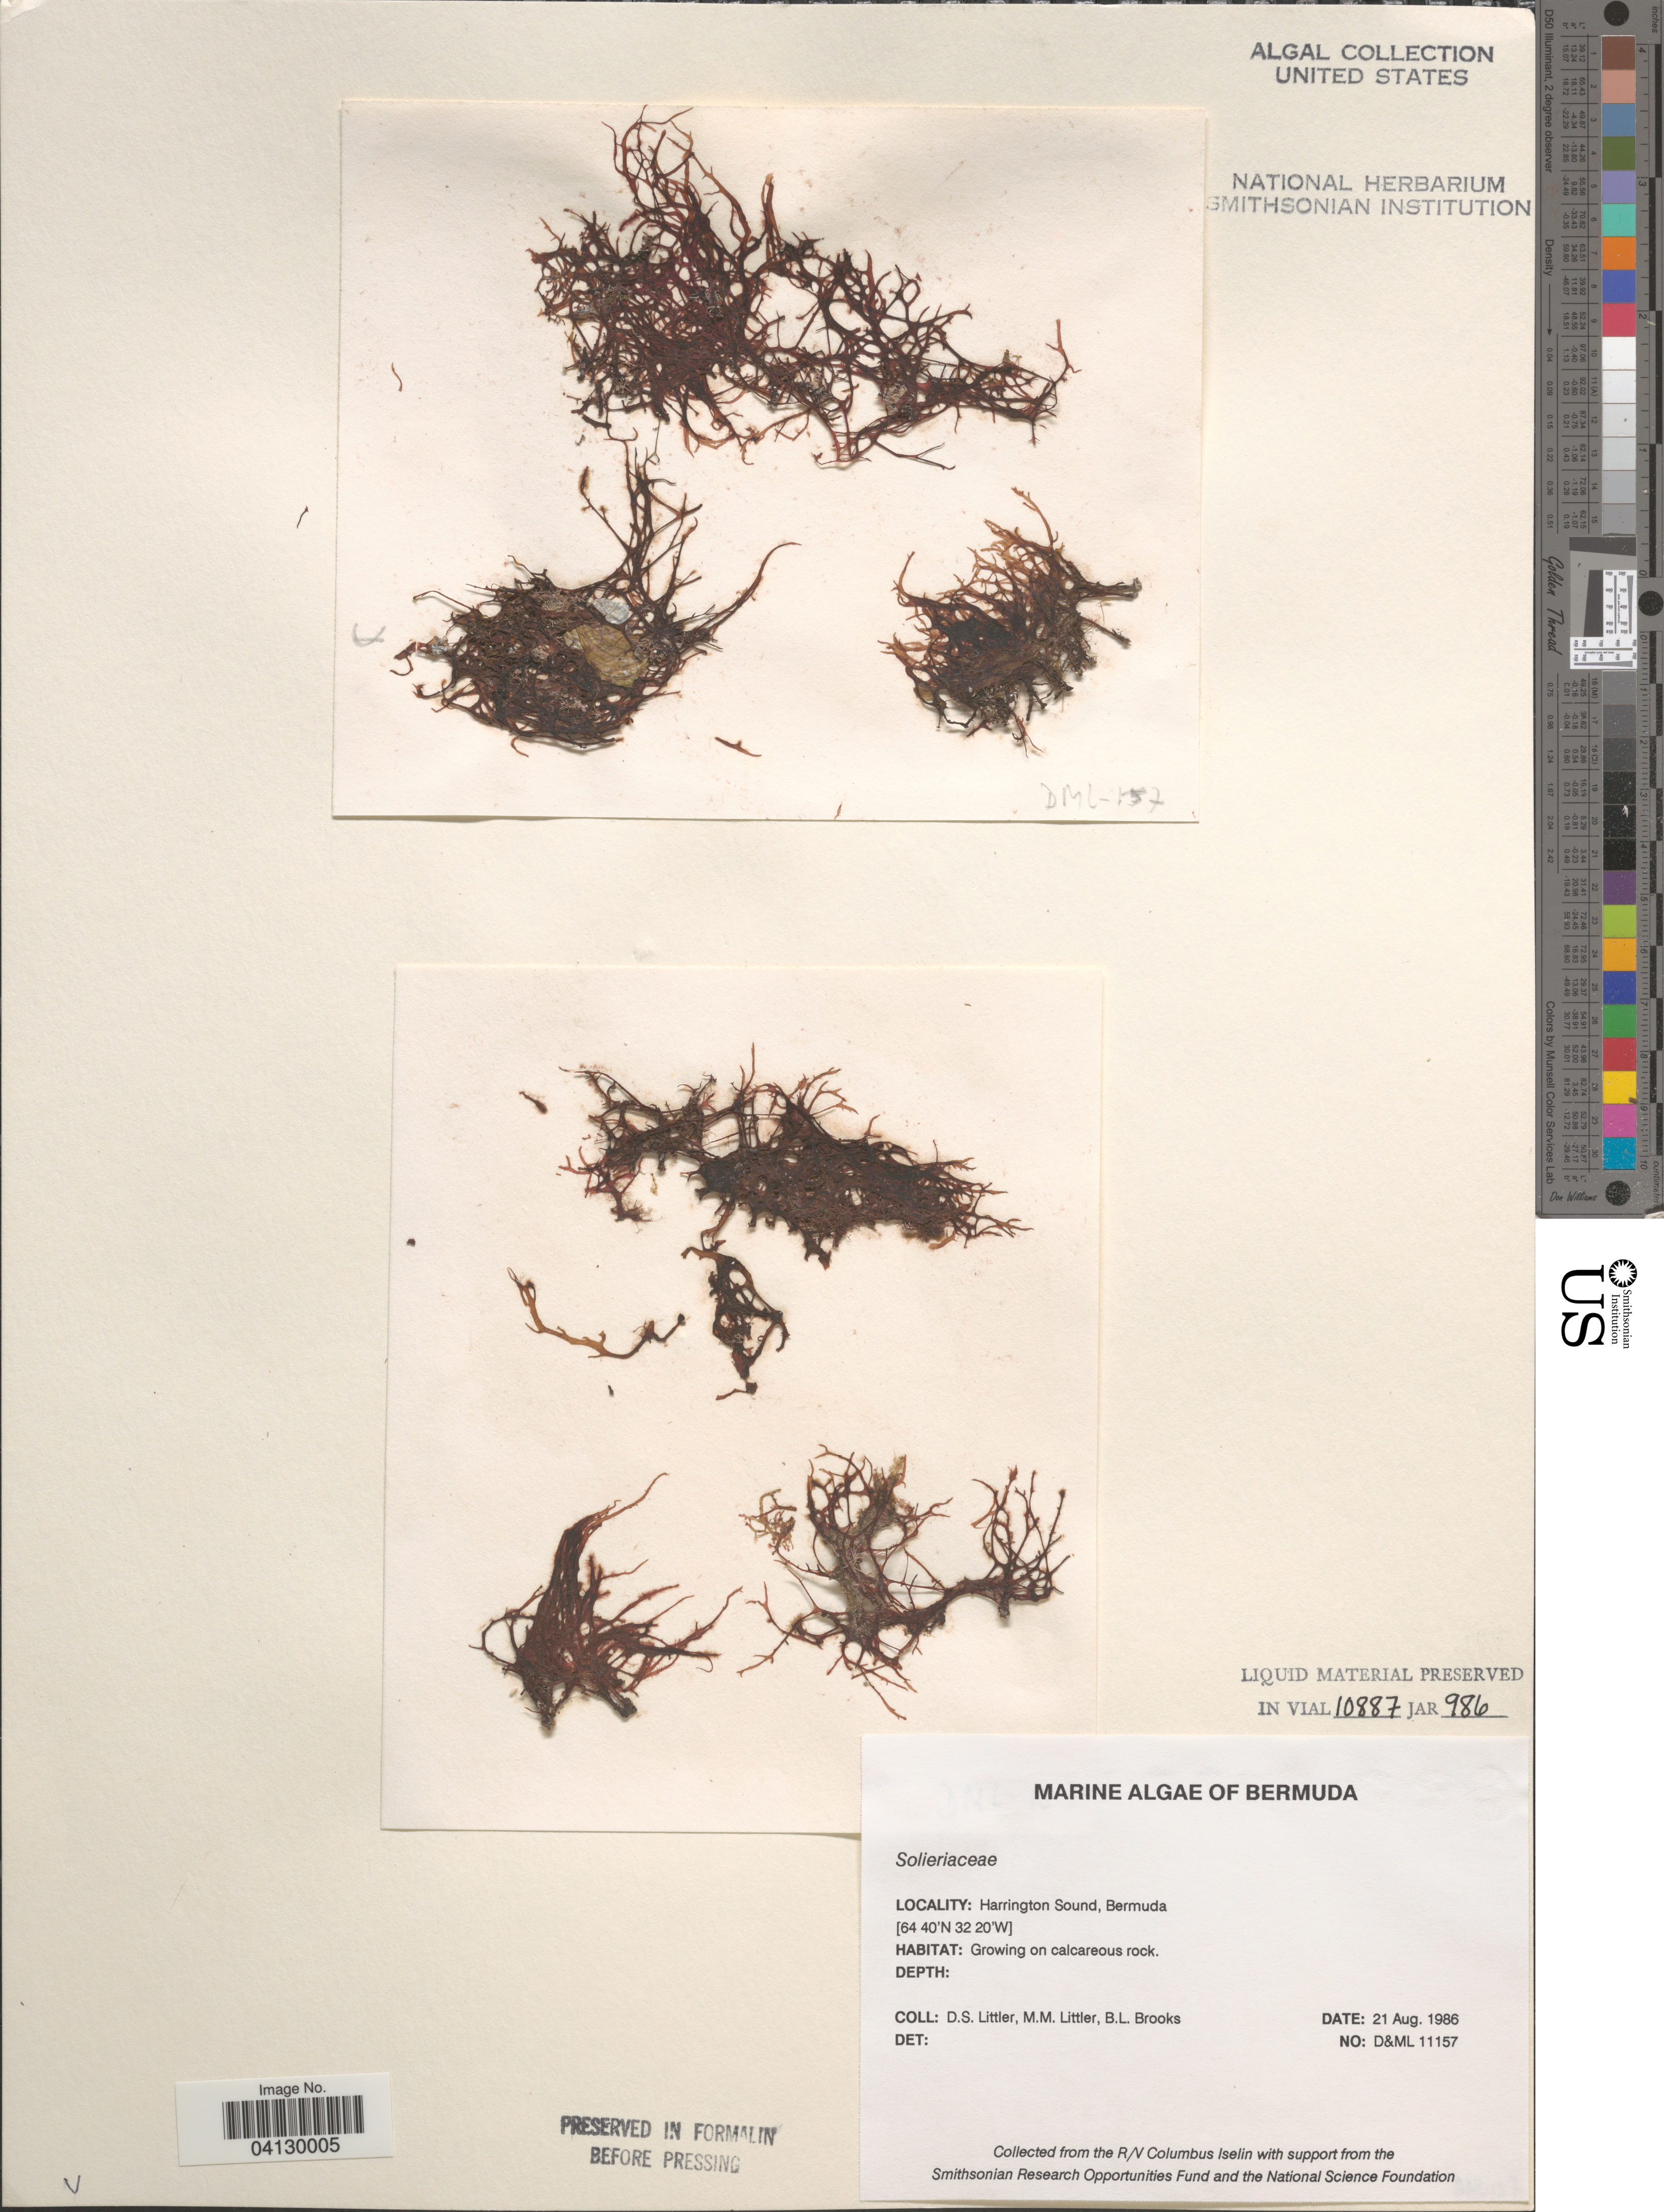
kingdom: Plantae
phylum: Rhodophyta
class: Florideophyceae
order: Corallinales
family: Corallinaceae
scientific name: Crustose Coralline Algae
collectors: D. S. Littler & B. Brooks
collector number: D&ML 11157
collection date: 1986-08-21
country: Bermuda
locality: Harrington Sound.